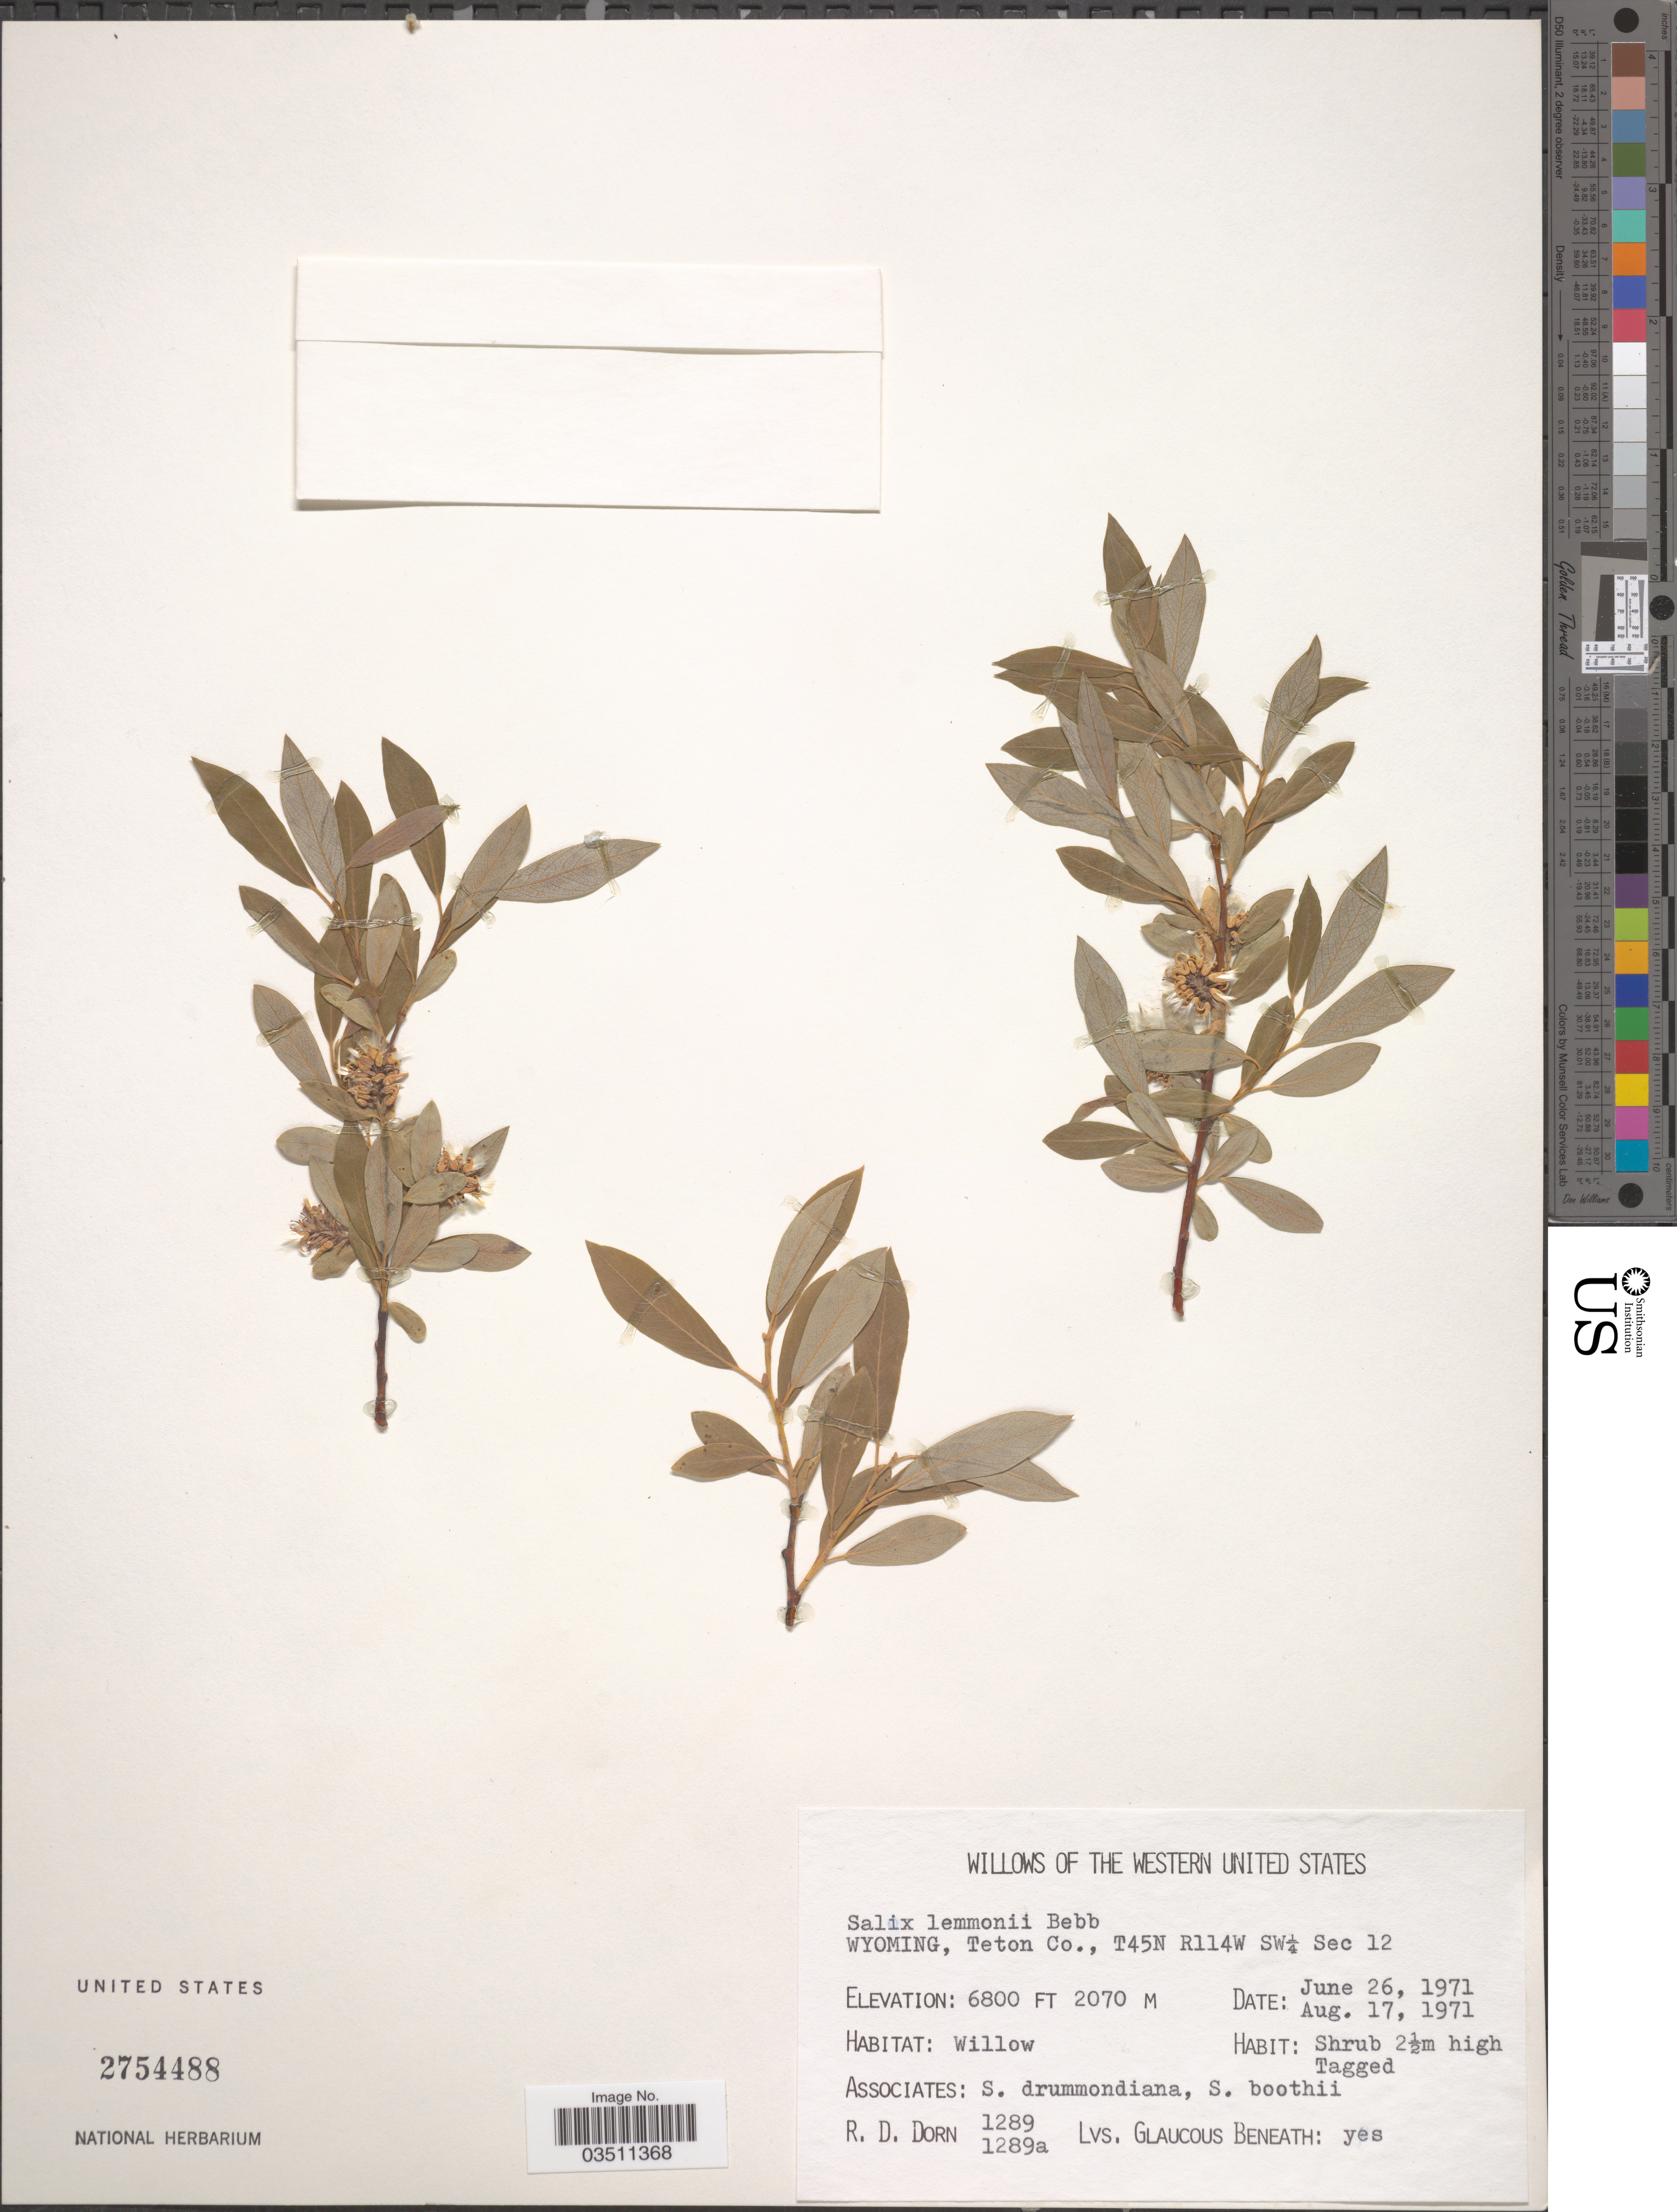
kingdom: Plantae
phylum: Tracheophyta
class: Magnoliopsida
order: Malpighiales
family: Salicaceae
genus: Salix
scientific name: Salix lemmonii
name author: Bebb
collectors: R. D. Dorn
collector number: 1289/1289a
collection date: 1971-06-26/1971-08-17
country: United States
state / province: Wyoming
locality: Western United States. Teton Co., T45N R114W SW¼ Sec 12.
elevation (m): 2073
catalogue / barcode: US 2754488